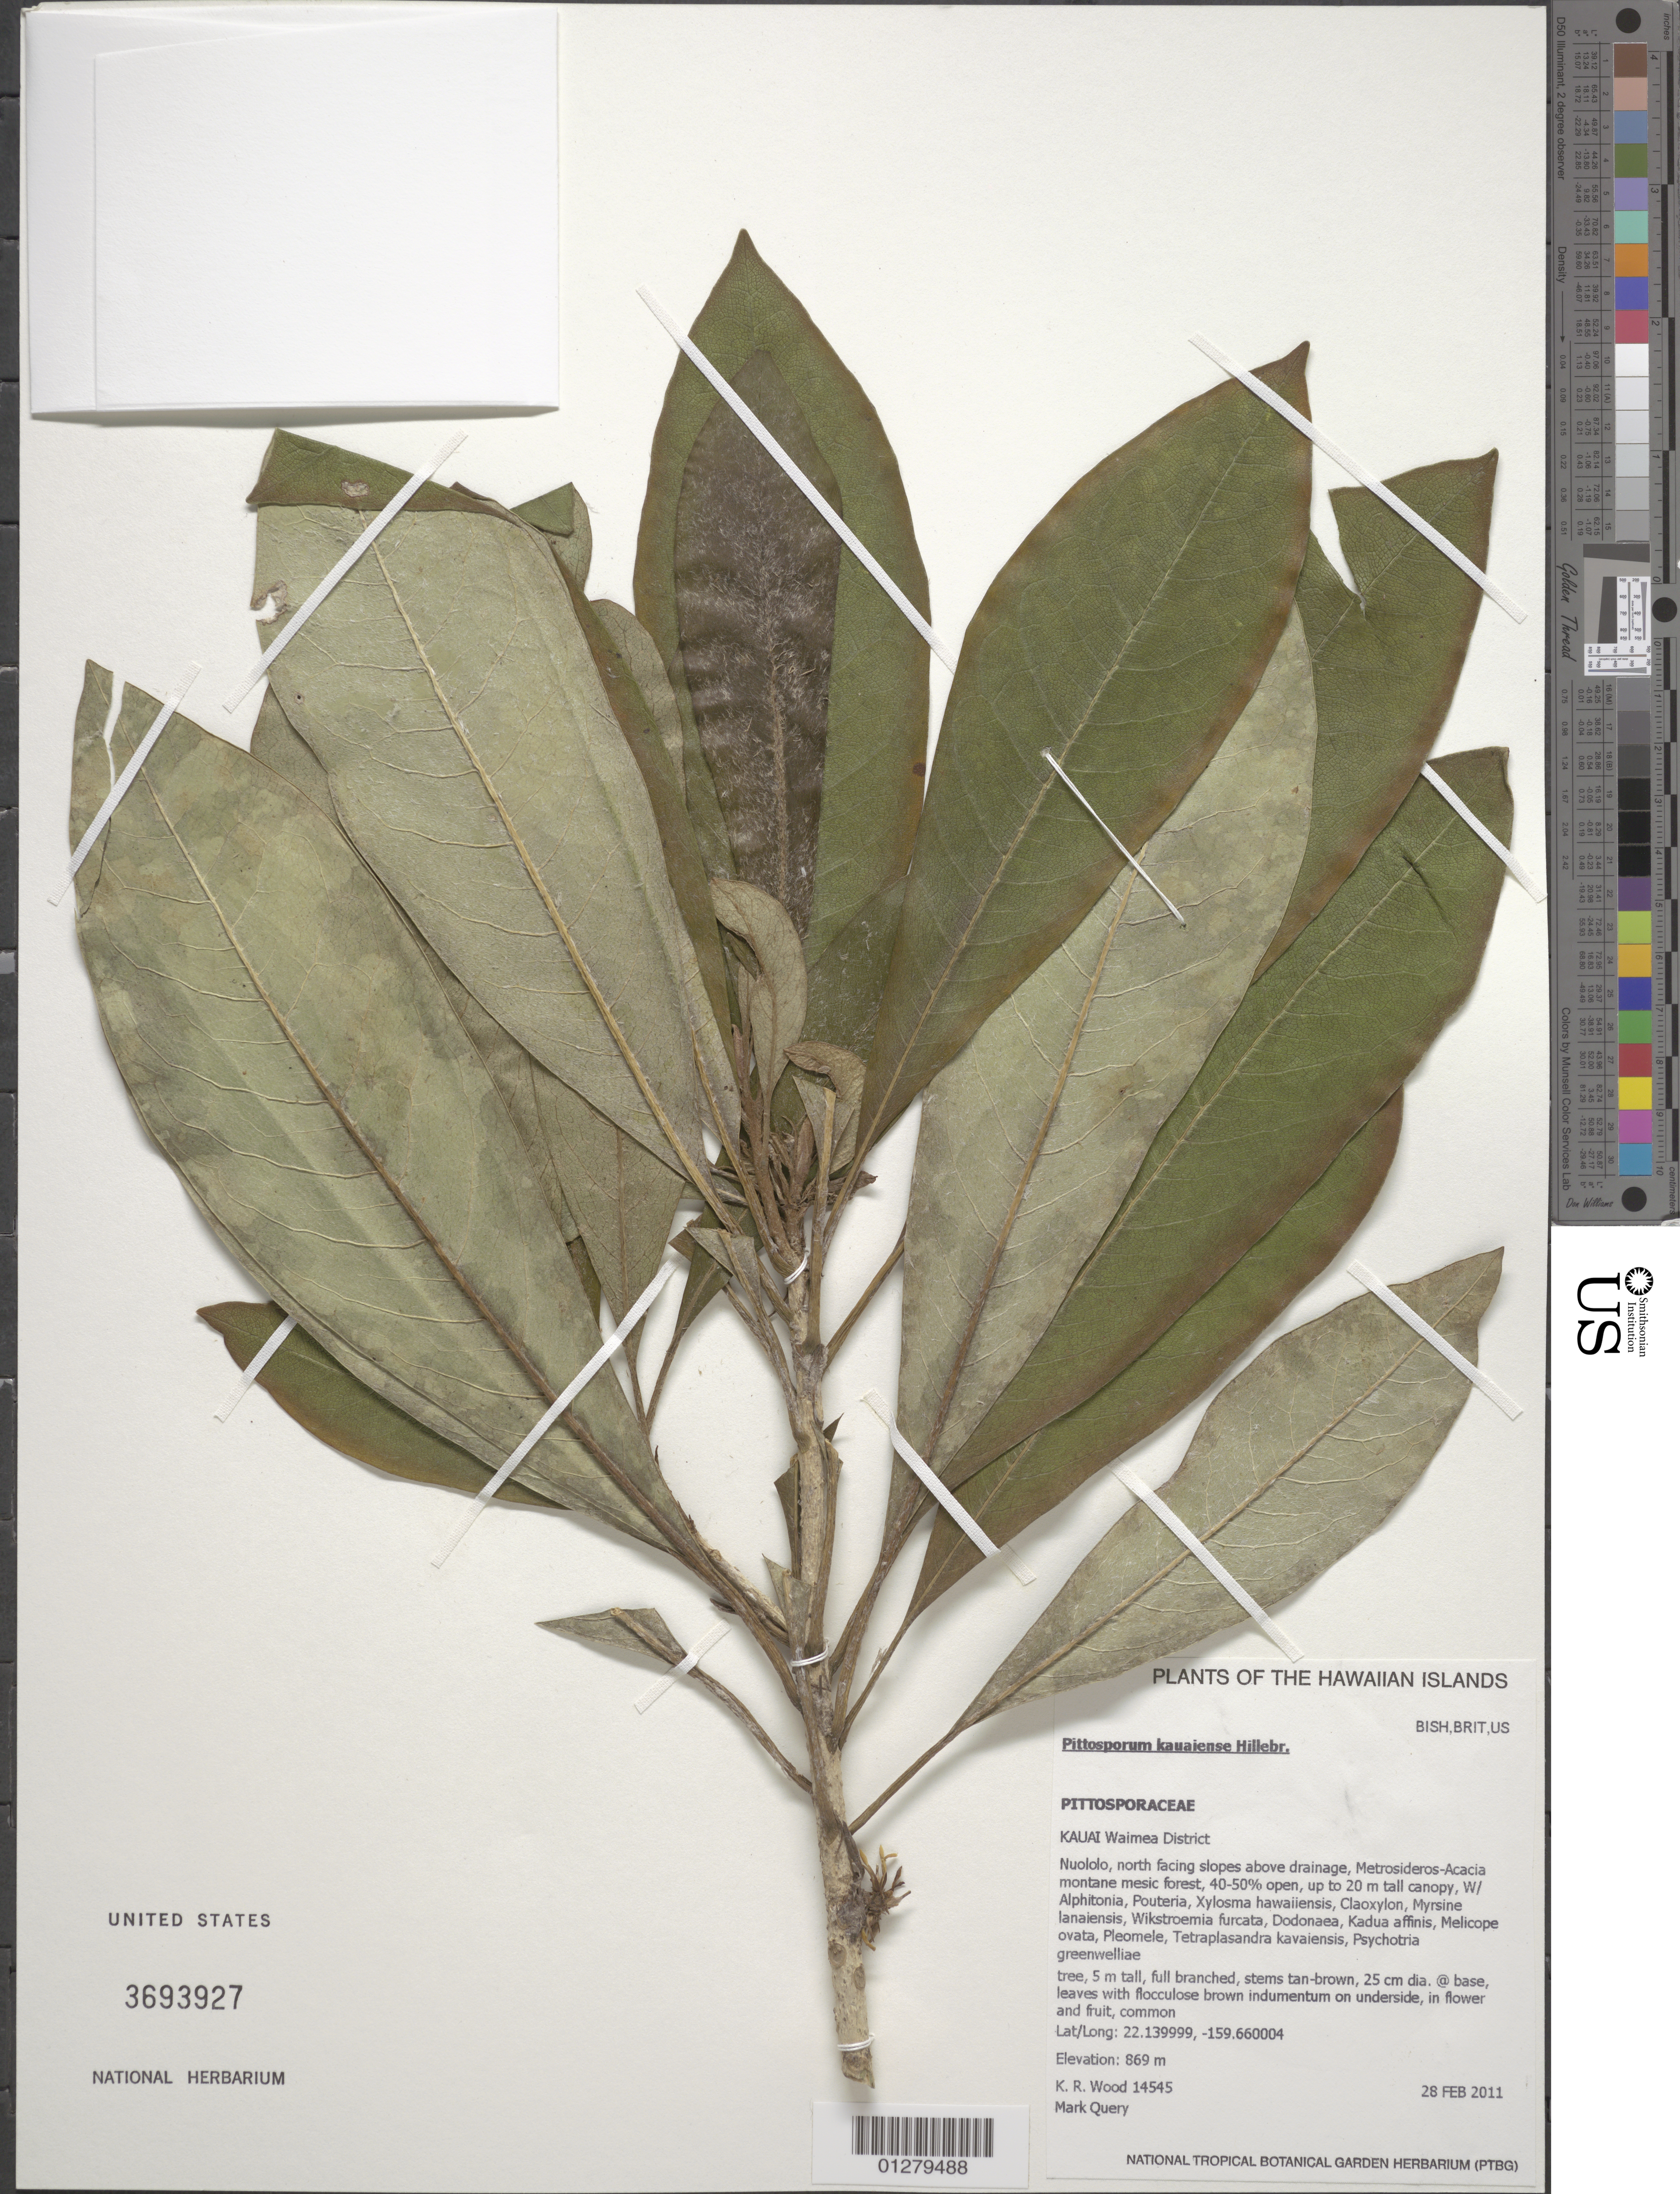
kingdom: Plantae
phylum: Tracheophyta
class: Magnoliopsida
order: Apiales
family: Pittosporaceae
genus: Pittosporum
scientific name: Pittosporum kauaiense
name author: Hillebr.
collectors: K. R. Wood & M. Query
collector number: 14545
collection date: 2011-02-28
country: United States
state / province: Hawaii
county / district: Kauai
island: Kaua'i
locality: Waimea District, Nuololo, north facing slopes above drainage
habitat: Lowland wet forest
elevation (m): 869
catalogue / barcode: US 3693927